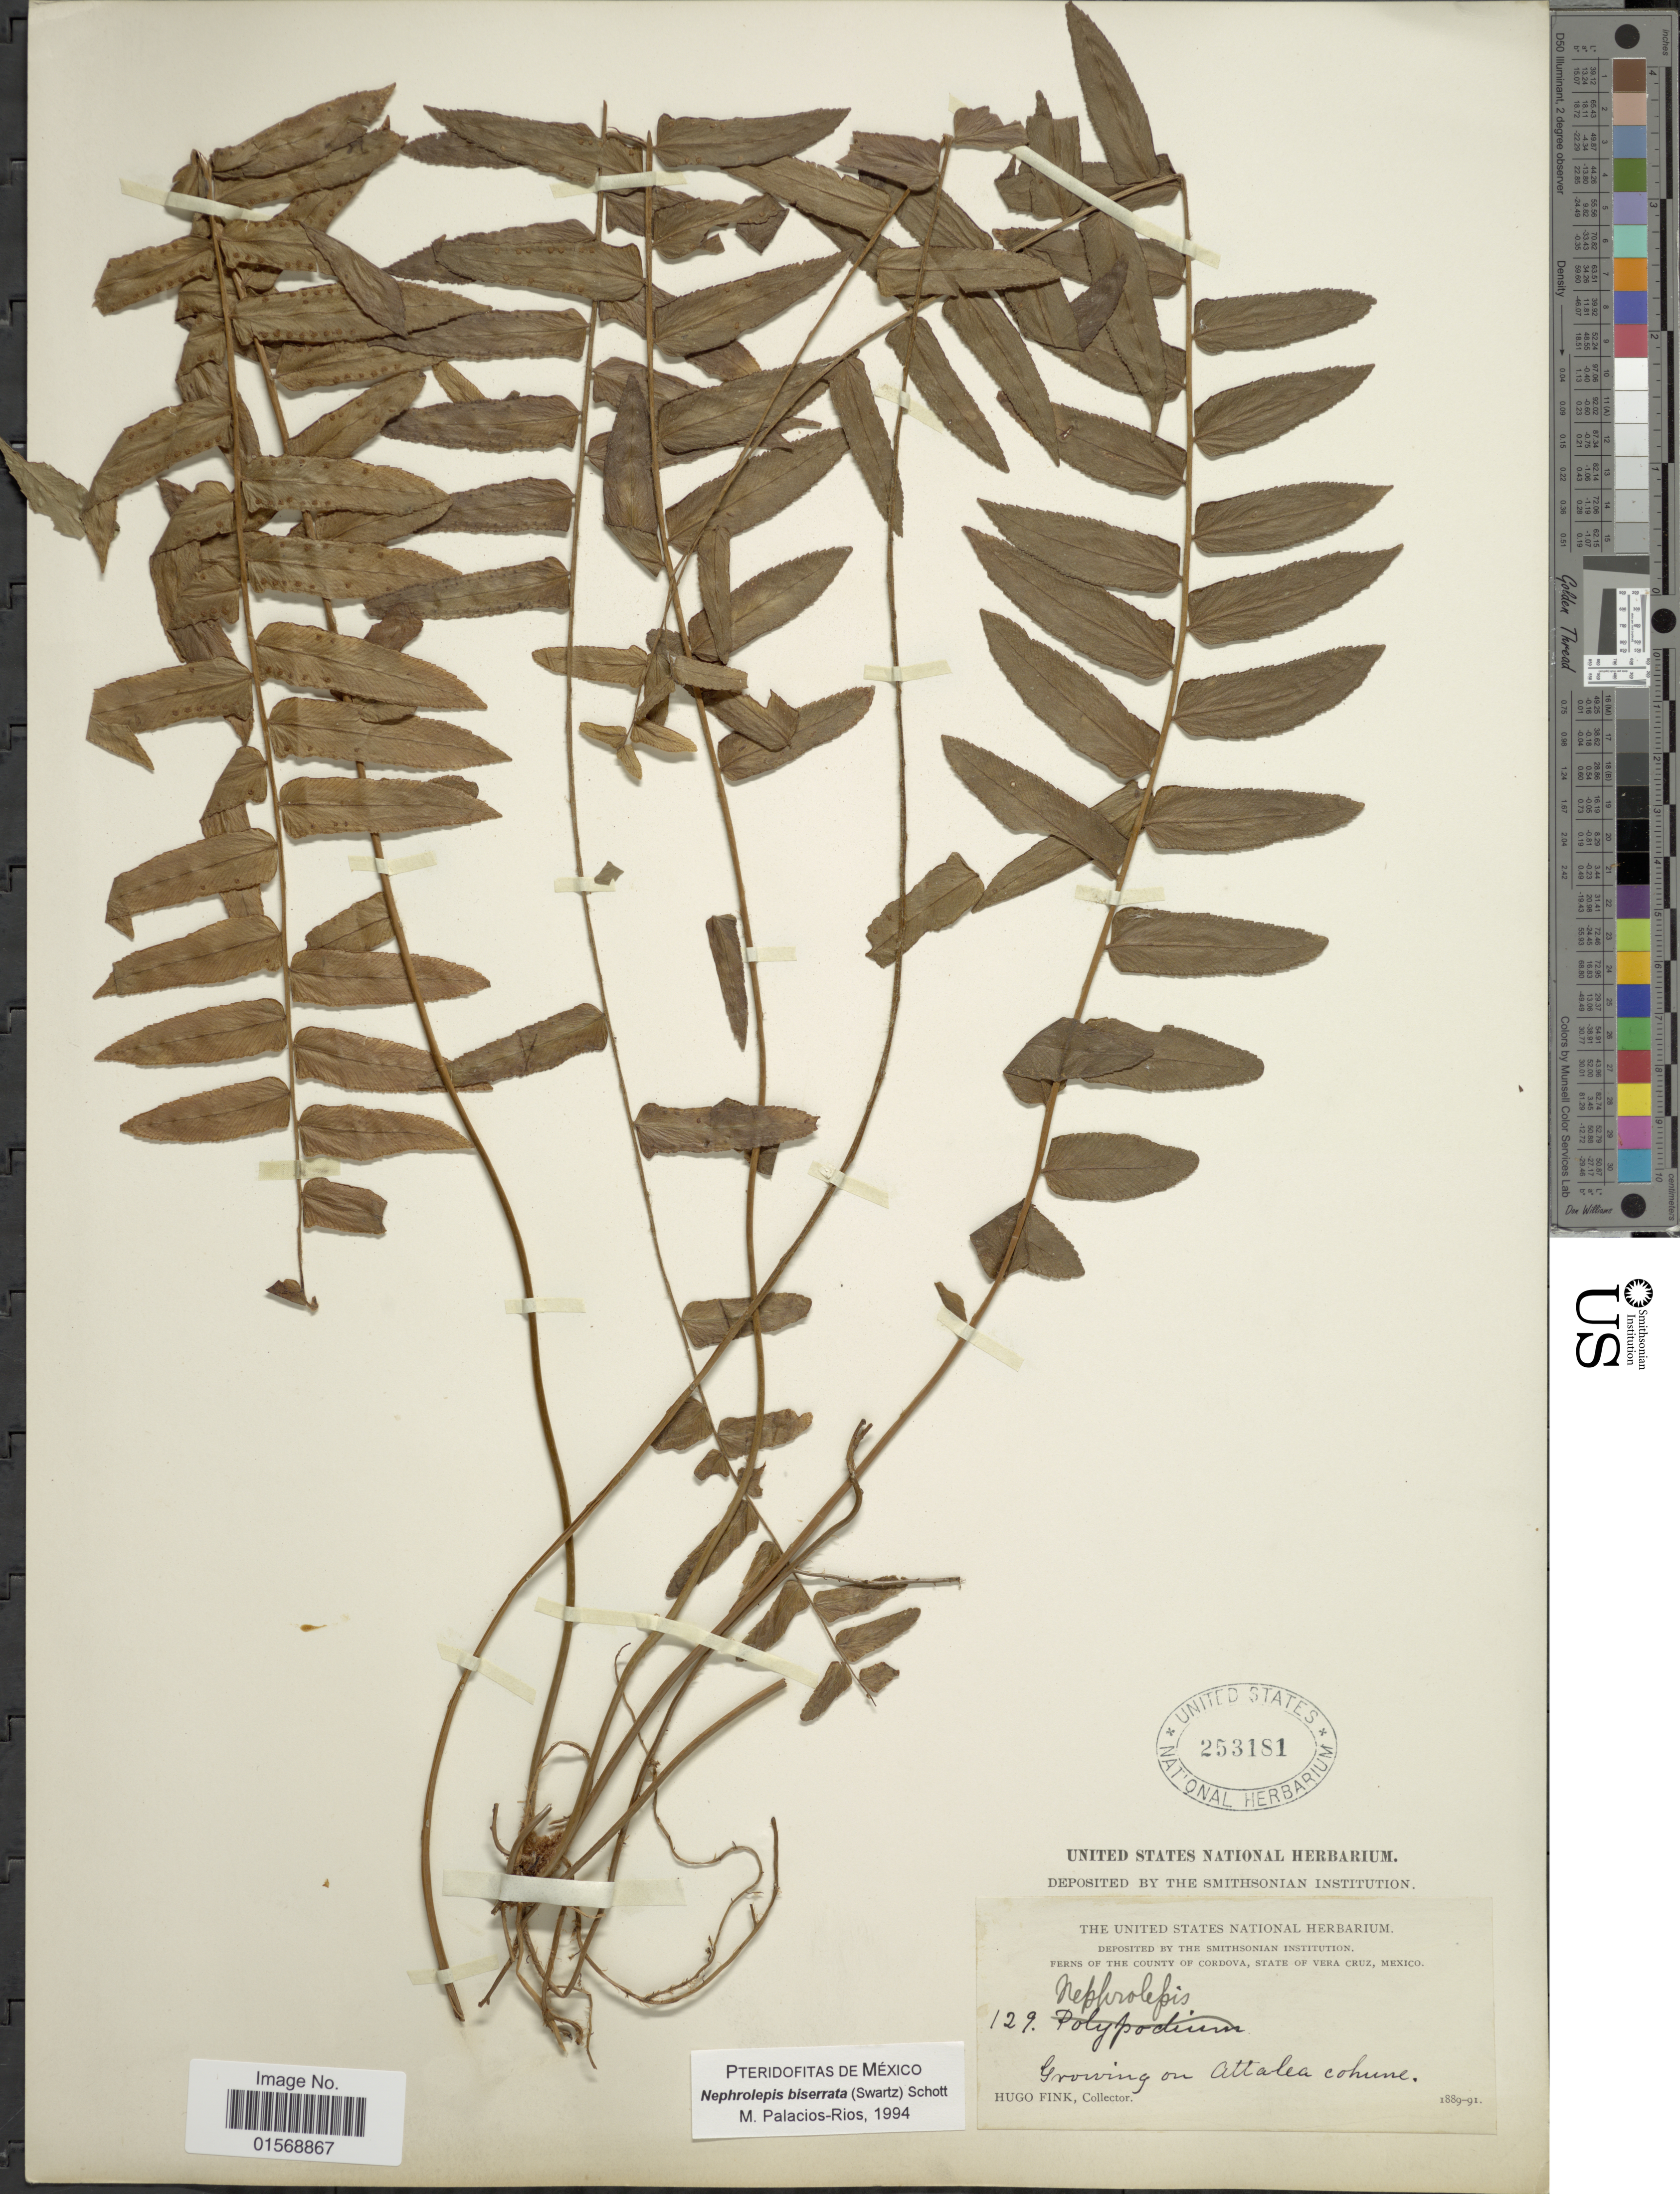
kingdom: Plantae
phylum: Tracheophyta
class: Polypodiopsida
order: Polypodiales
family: Nephrolepidaceae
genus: Nephrolepis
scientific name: Nephrolepis biserrata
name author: (Sw.) Schott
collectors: H. Fink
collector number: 129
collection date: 1889/1891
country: Mexico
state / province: Veracruz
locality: County of Cordova, State of Vera Cruz, Mexico.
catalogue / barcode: US 253181